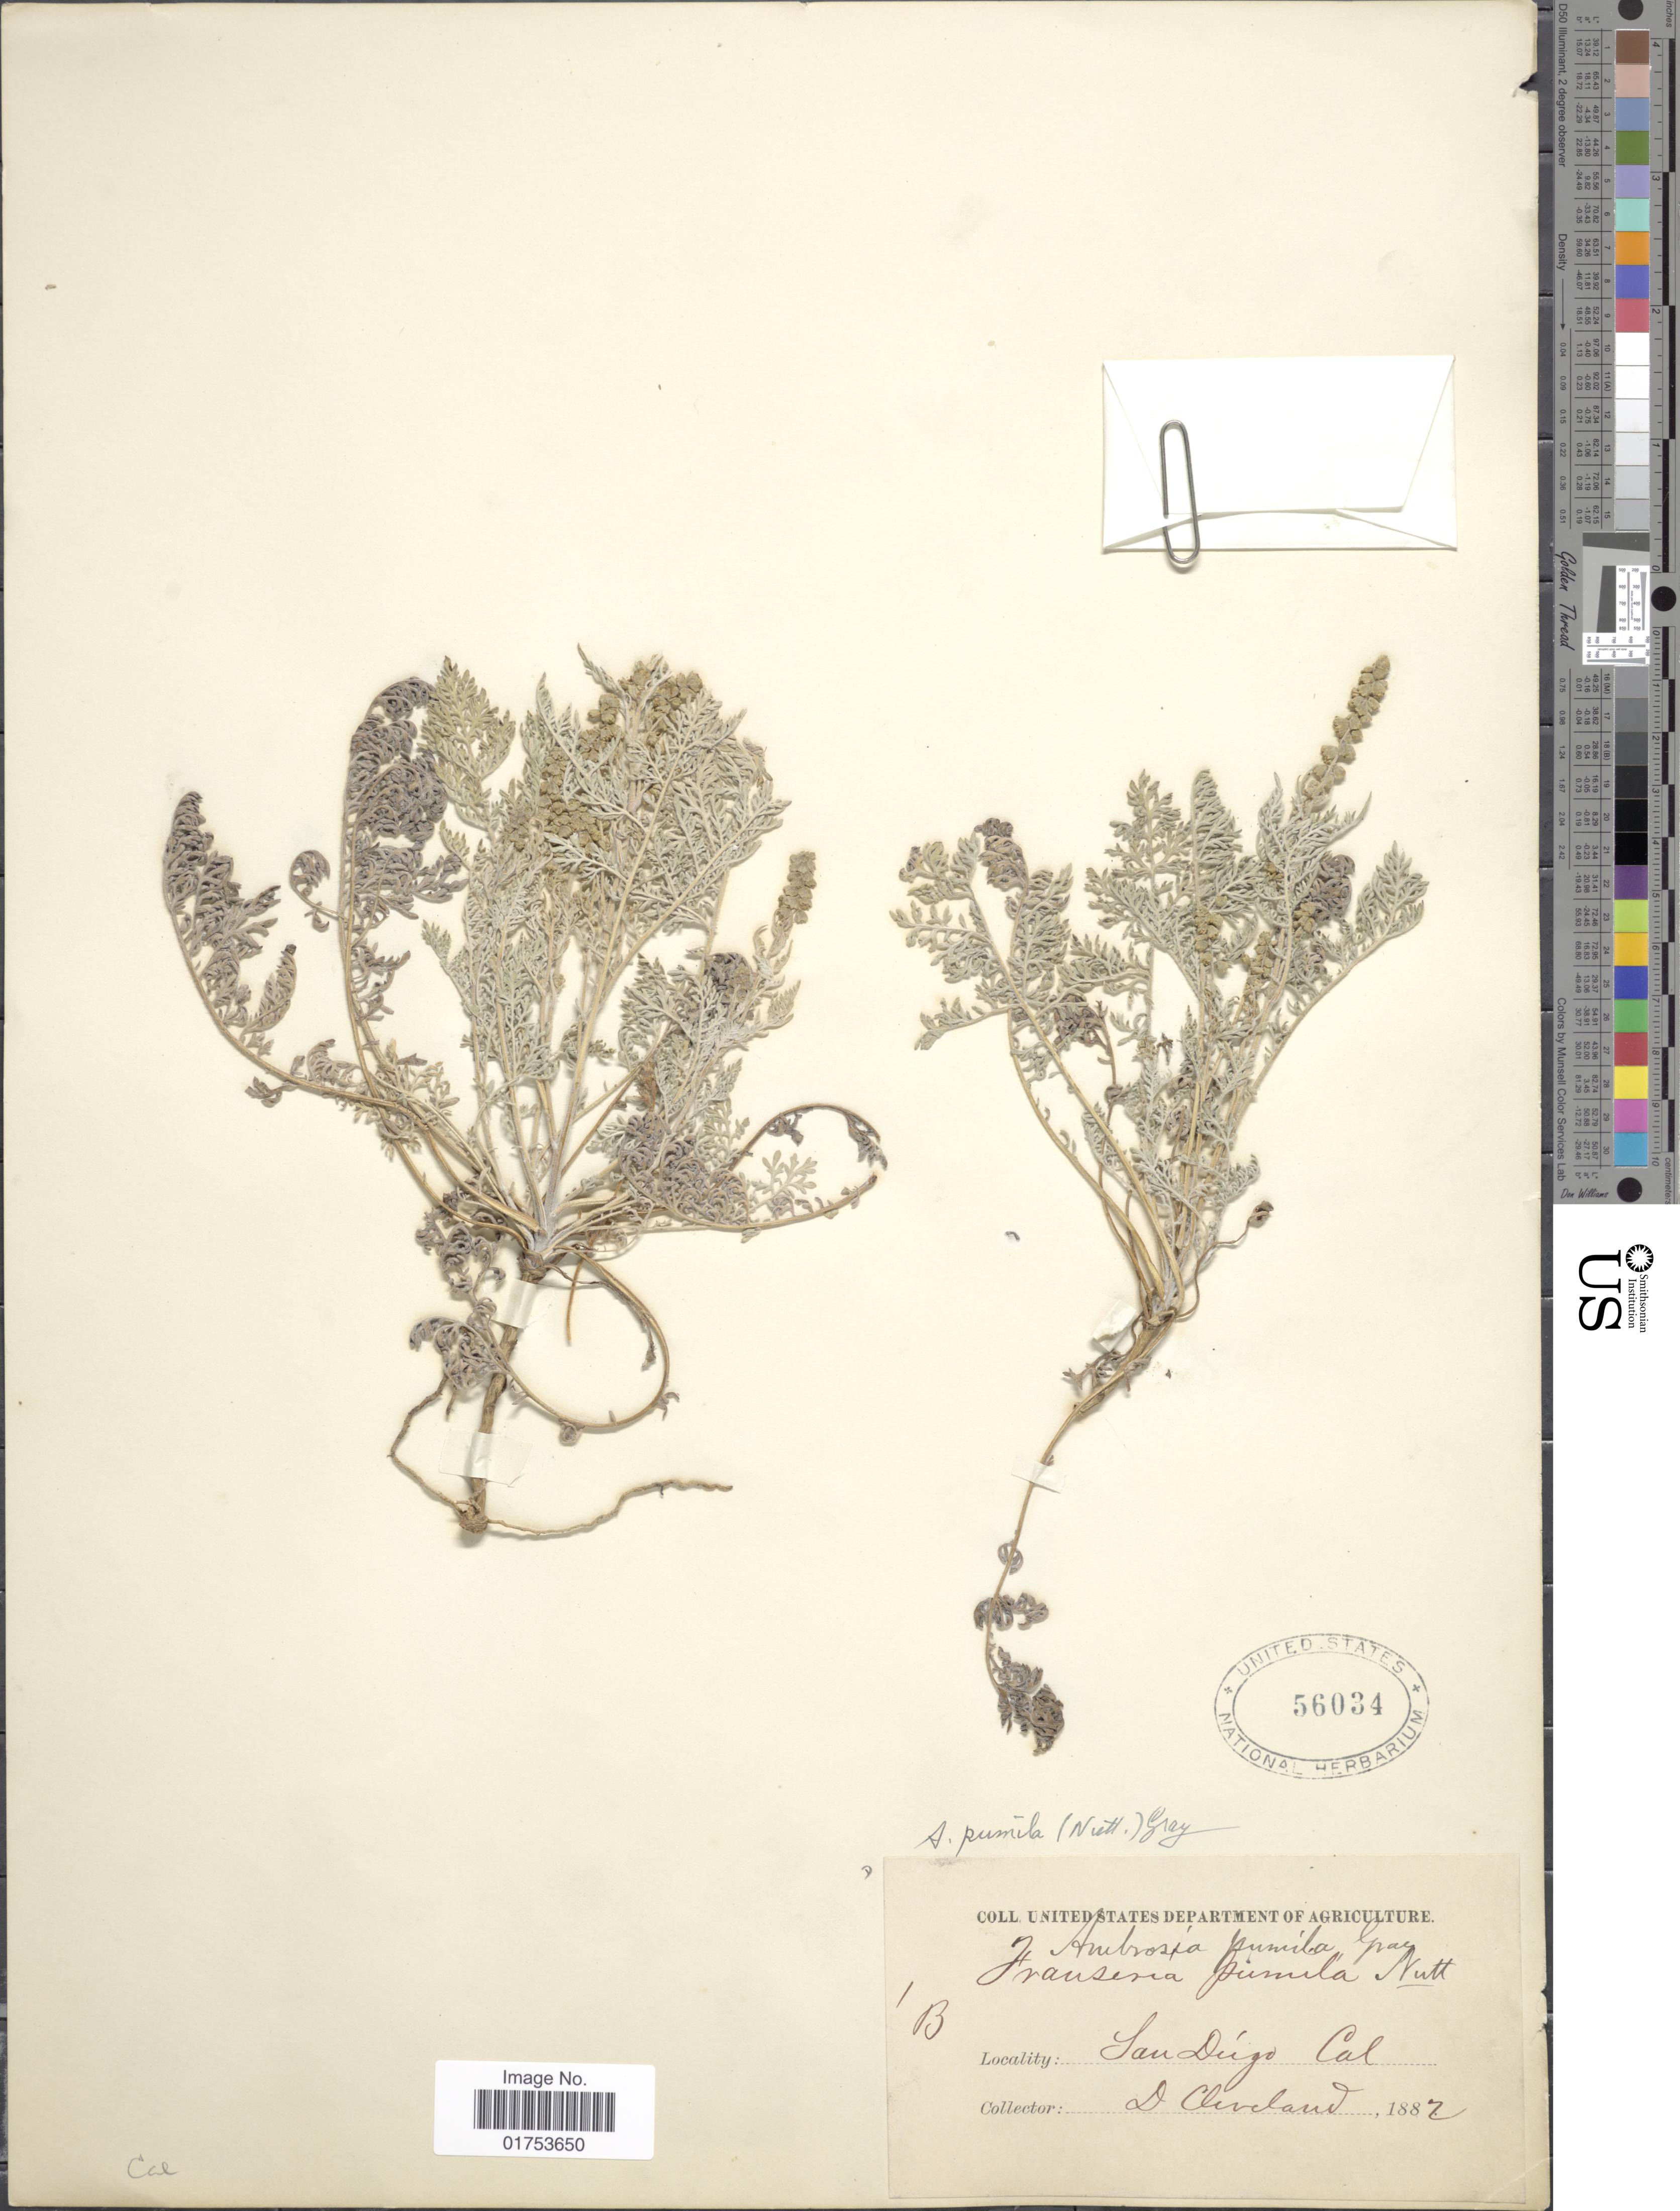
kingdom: Plantae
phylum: Tracheophyta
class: Magnoliopsida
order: Asterales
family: Asteraceae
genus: Ambrosia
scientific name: Ambrosia pumila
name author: Nutt.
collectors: D. Cleveland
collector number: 1B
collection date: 1882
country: United States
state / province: California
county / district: San Diego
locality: San Diego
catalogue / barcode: US 56034